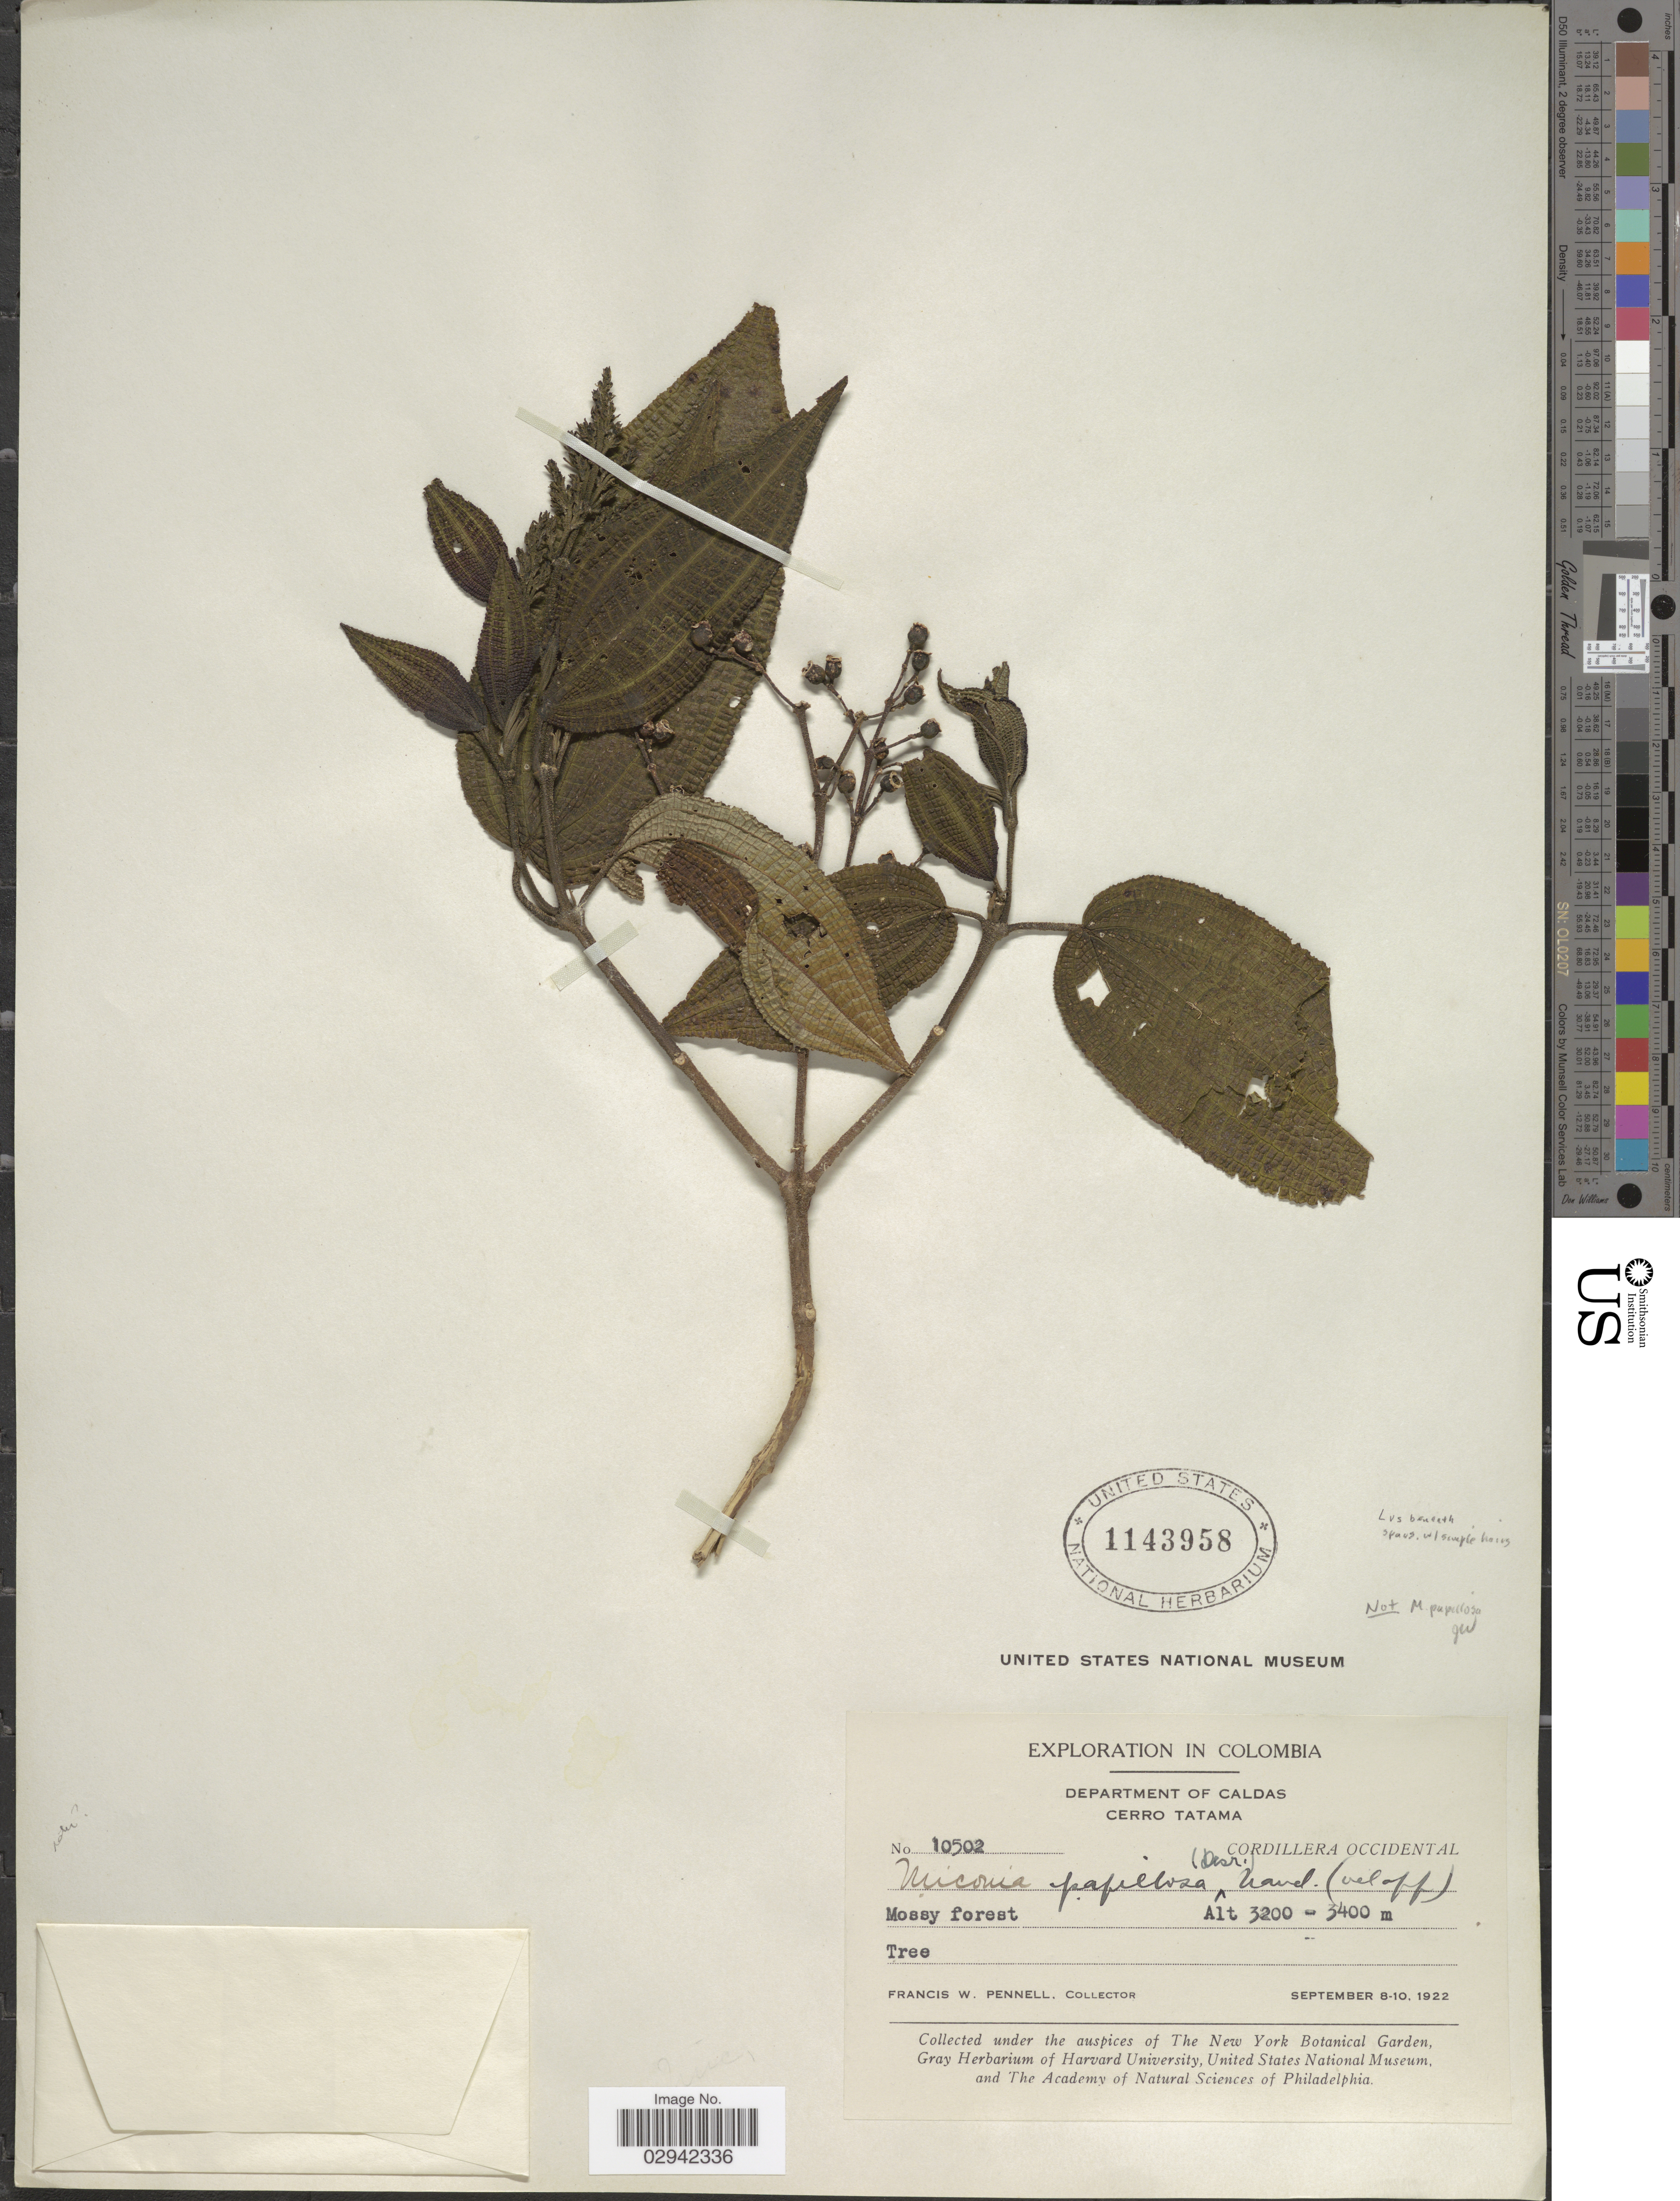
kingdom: Plantae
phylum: Tracheophyta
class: Magnoliopsida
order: Myrtales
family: Melastomataceae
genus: Miconia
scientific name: Miconia psychrophila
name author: Naudin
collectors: F. W. Pennell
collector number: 10502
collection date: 1922-09-08/1922-09-10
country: Colombia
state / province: Caldas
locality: Department of Caldas, Cerro Tatama, Cordillera Occidental.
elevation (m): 3200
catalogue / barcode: US 1143958